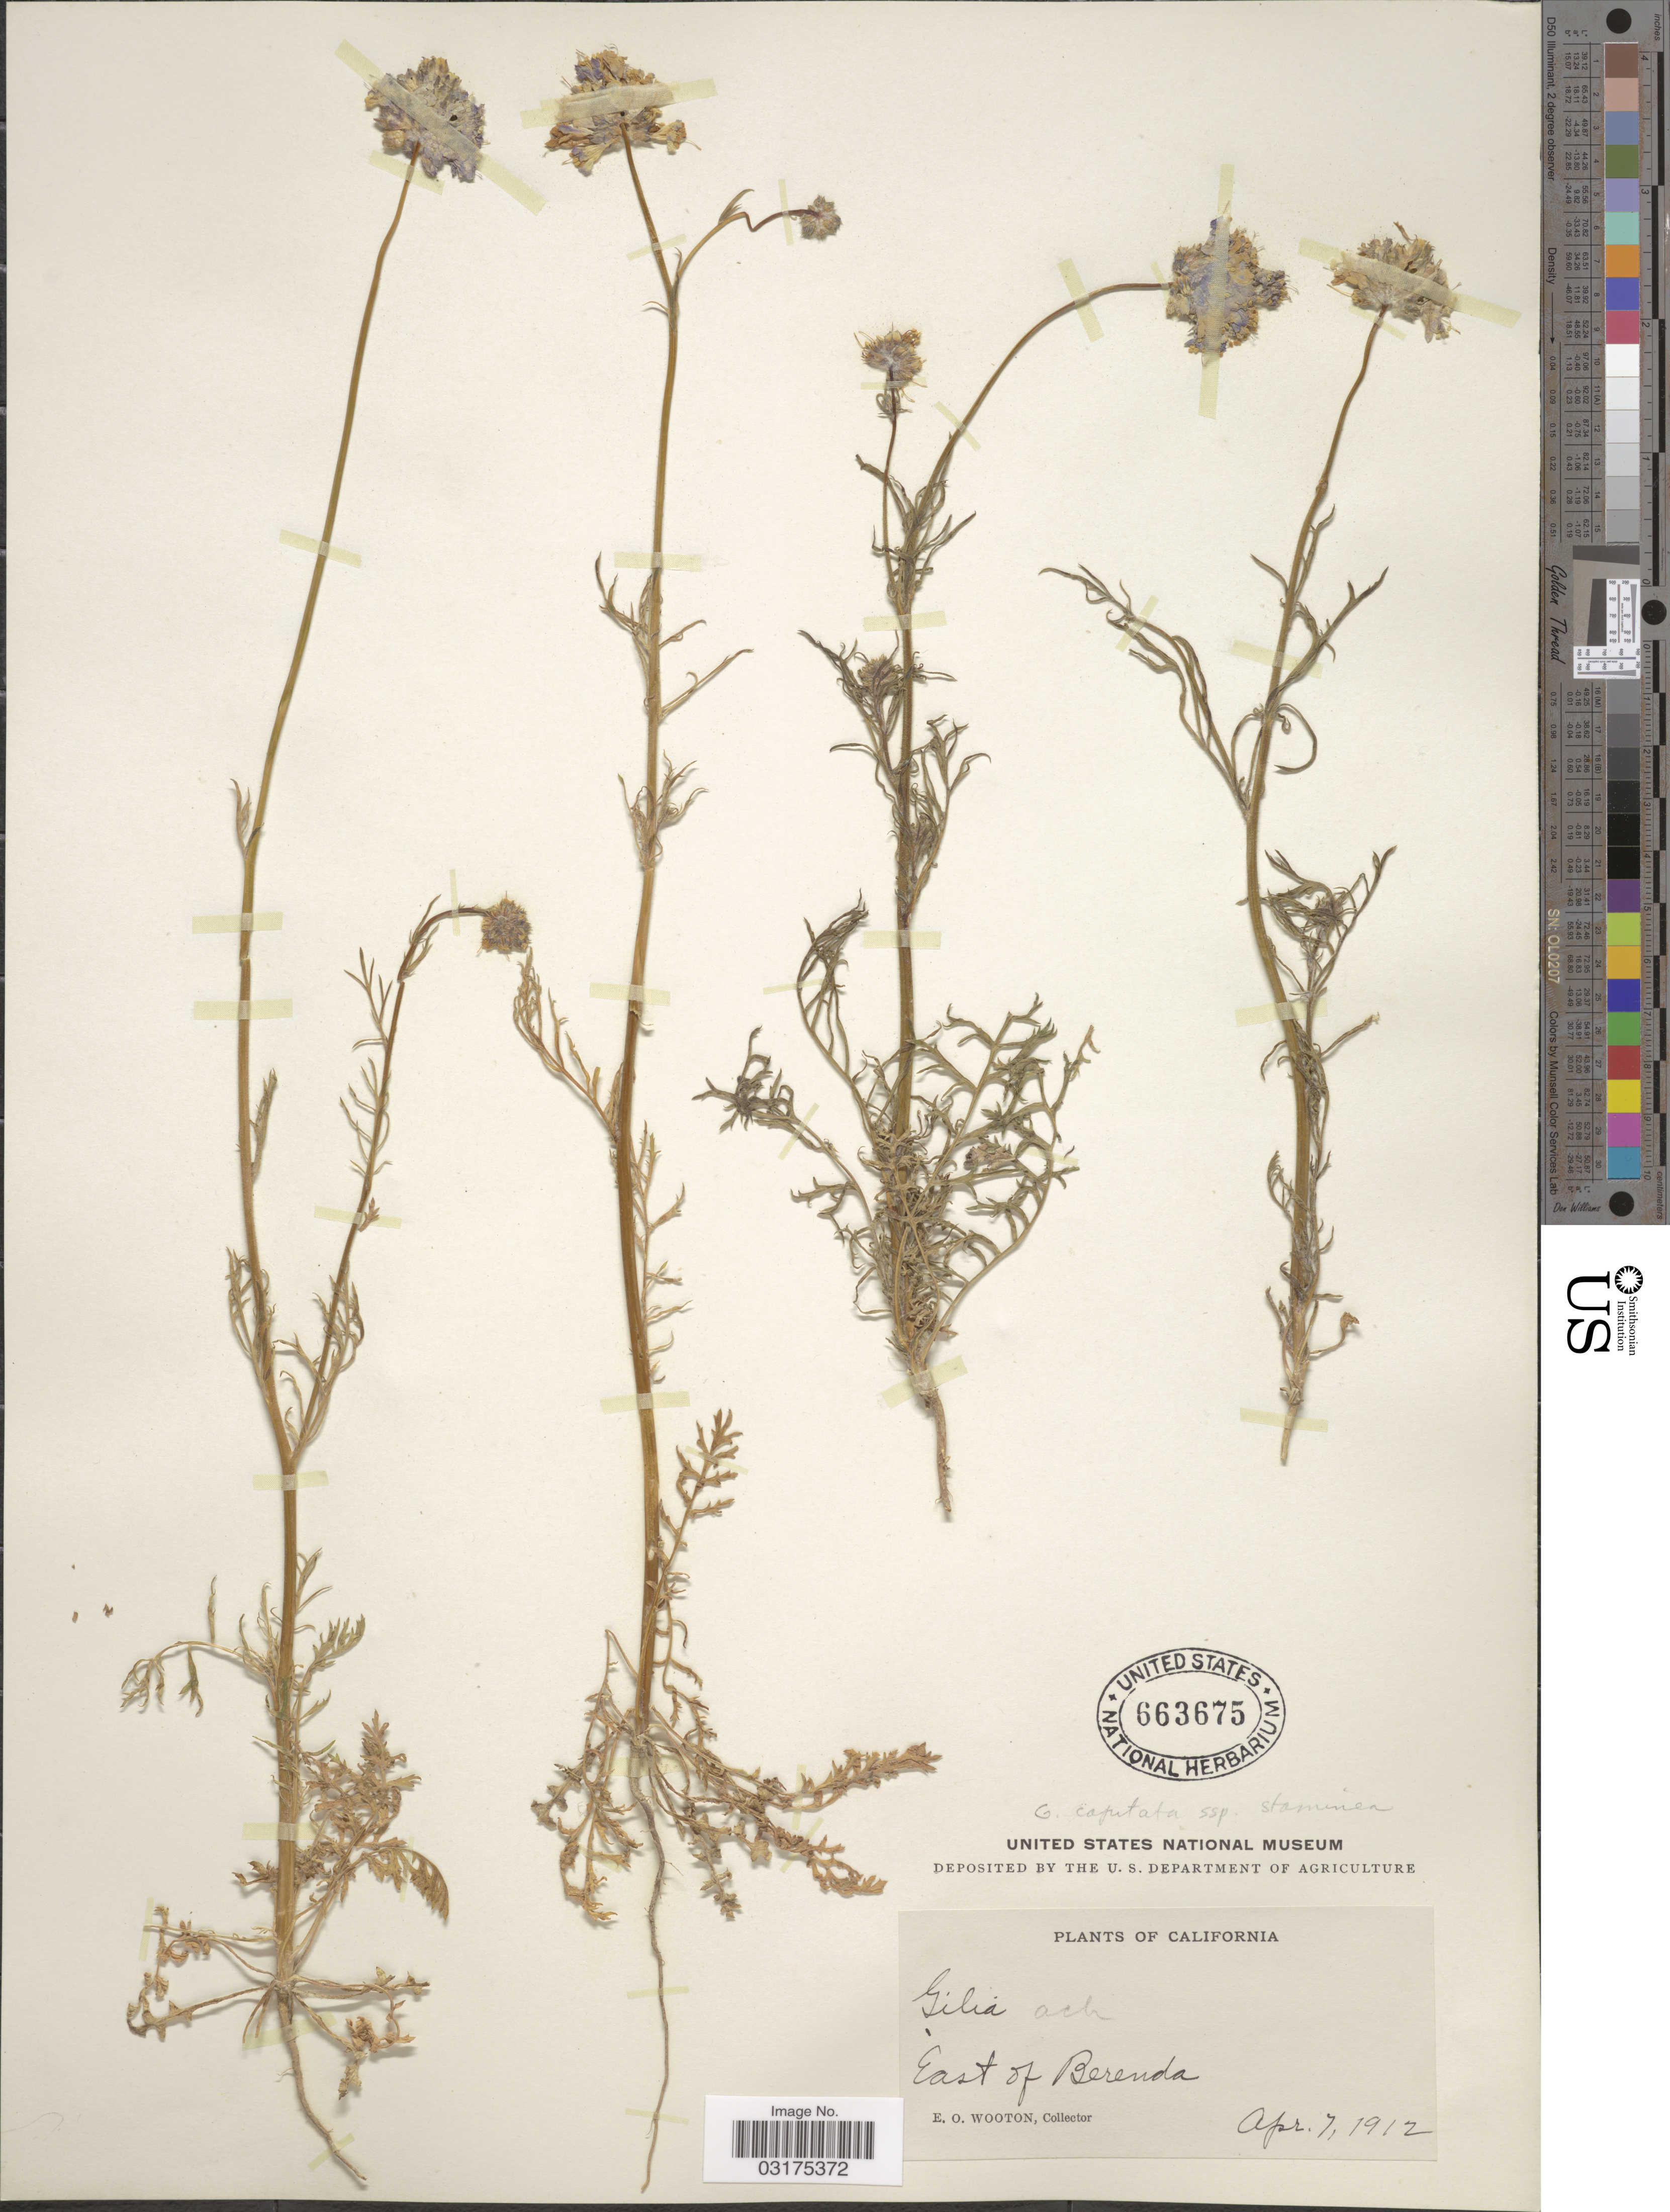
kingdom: Plantae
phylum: Tracheophyta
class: Magnoliopsida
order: Ericales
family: Polemoniaceae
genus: Gilia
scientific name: Gilia capitata subsp. staminea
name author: (Greene) V.E. Grant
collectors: E. O. Wooton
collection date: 1912-04-07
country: United States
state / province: California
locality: East of Berenda.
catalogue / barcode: US 663675